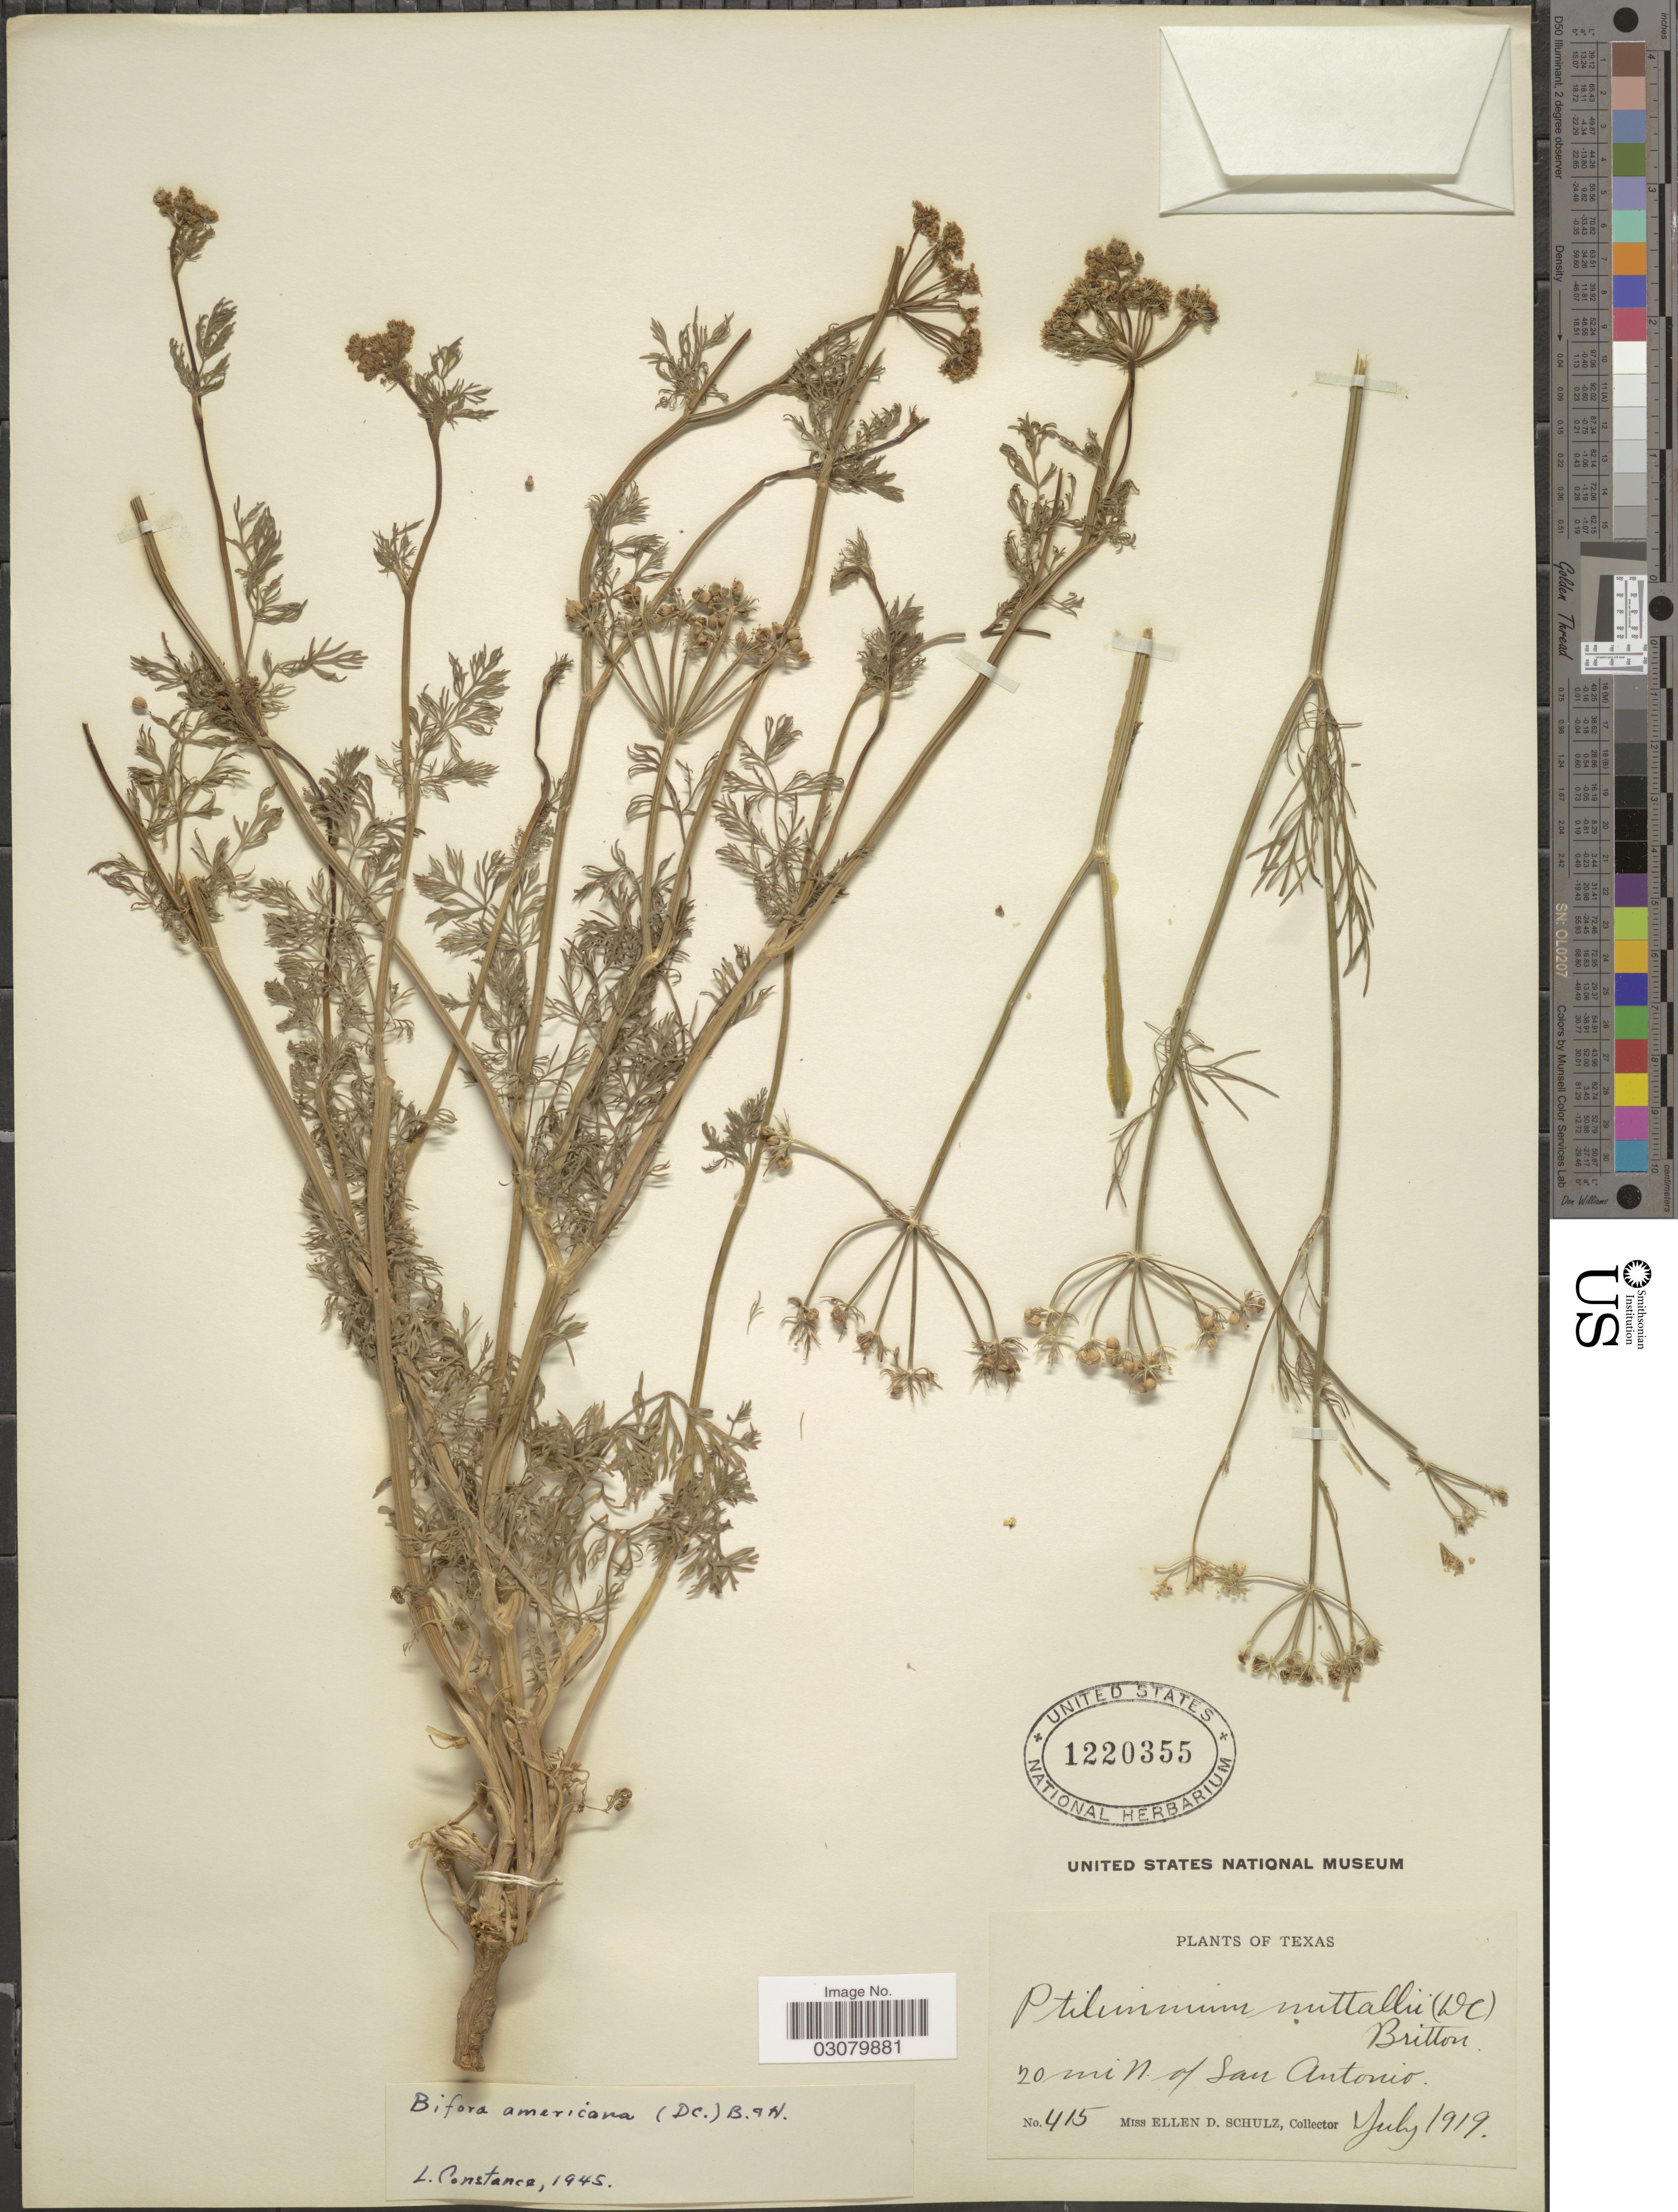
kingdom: Plantae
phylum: Tracheophyta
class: Magnoliopsida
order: Apiales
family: Apiaceae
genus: Bifora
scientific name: Bifora americana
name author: (DC.) Benth. & Hook. f. ex S. Watson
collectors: E. D. Schulz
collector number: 415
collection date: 1919-07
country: United States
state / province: Texas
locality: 20 mi N. of San Antonio.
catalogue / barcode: US 1220355